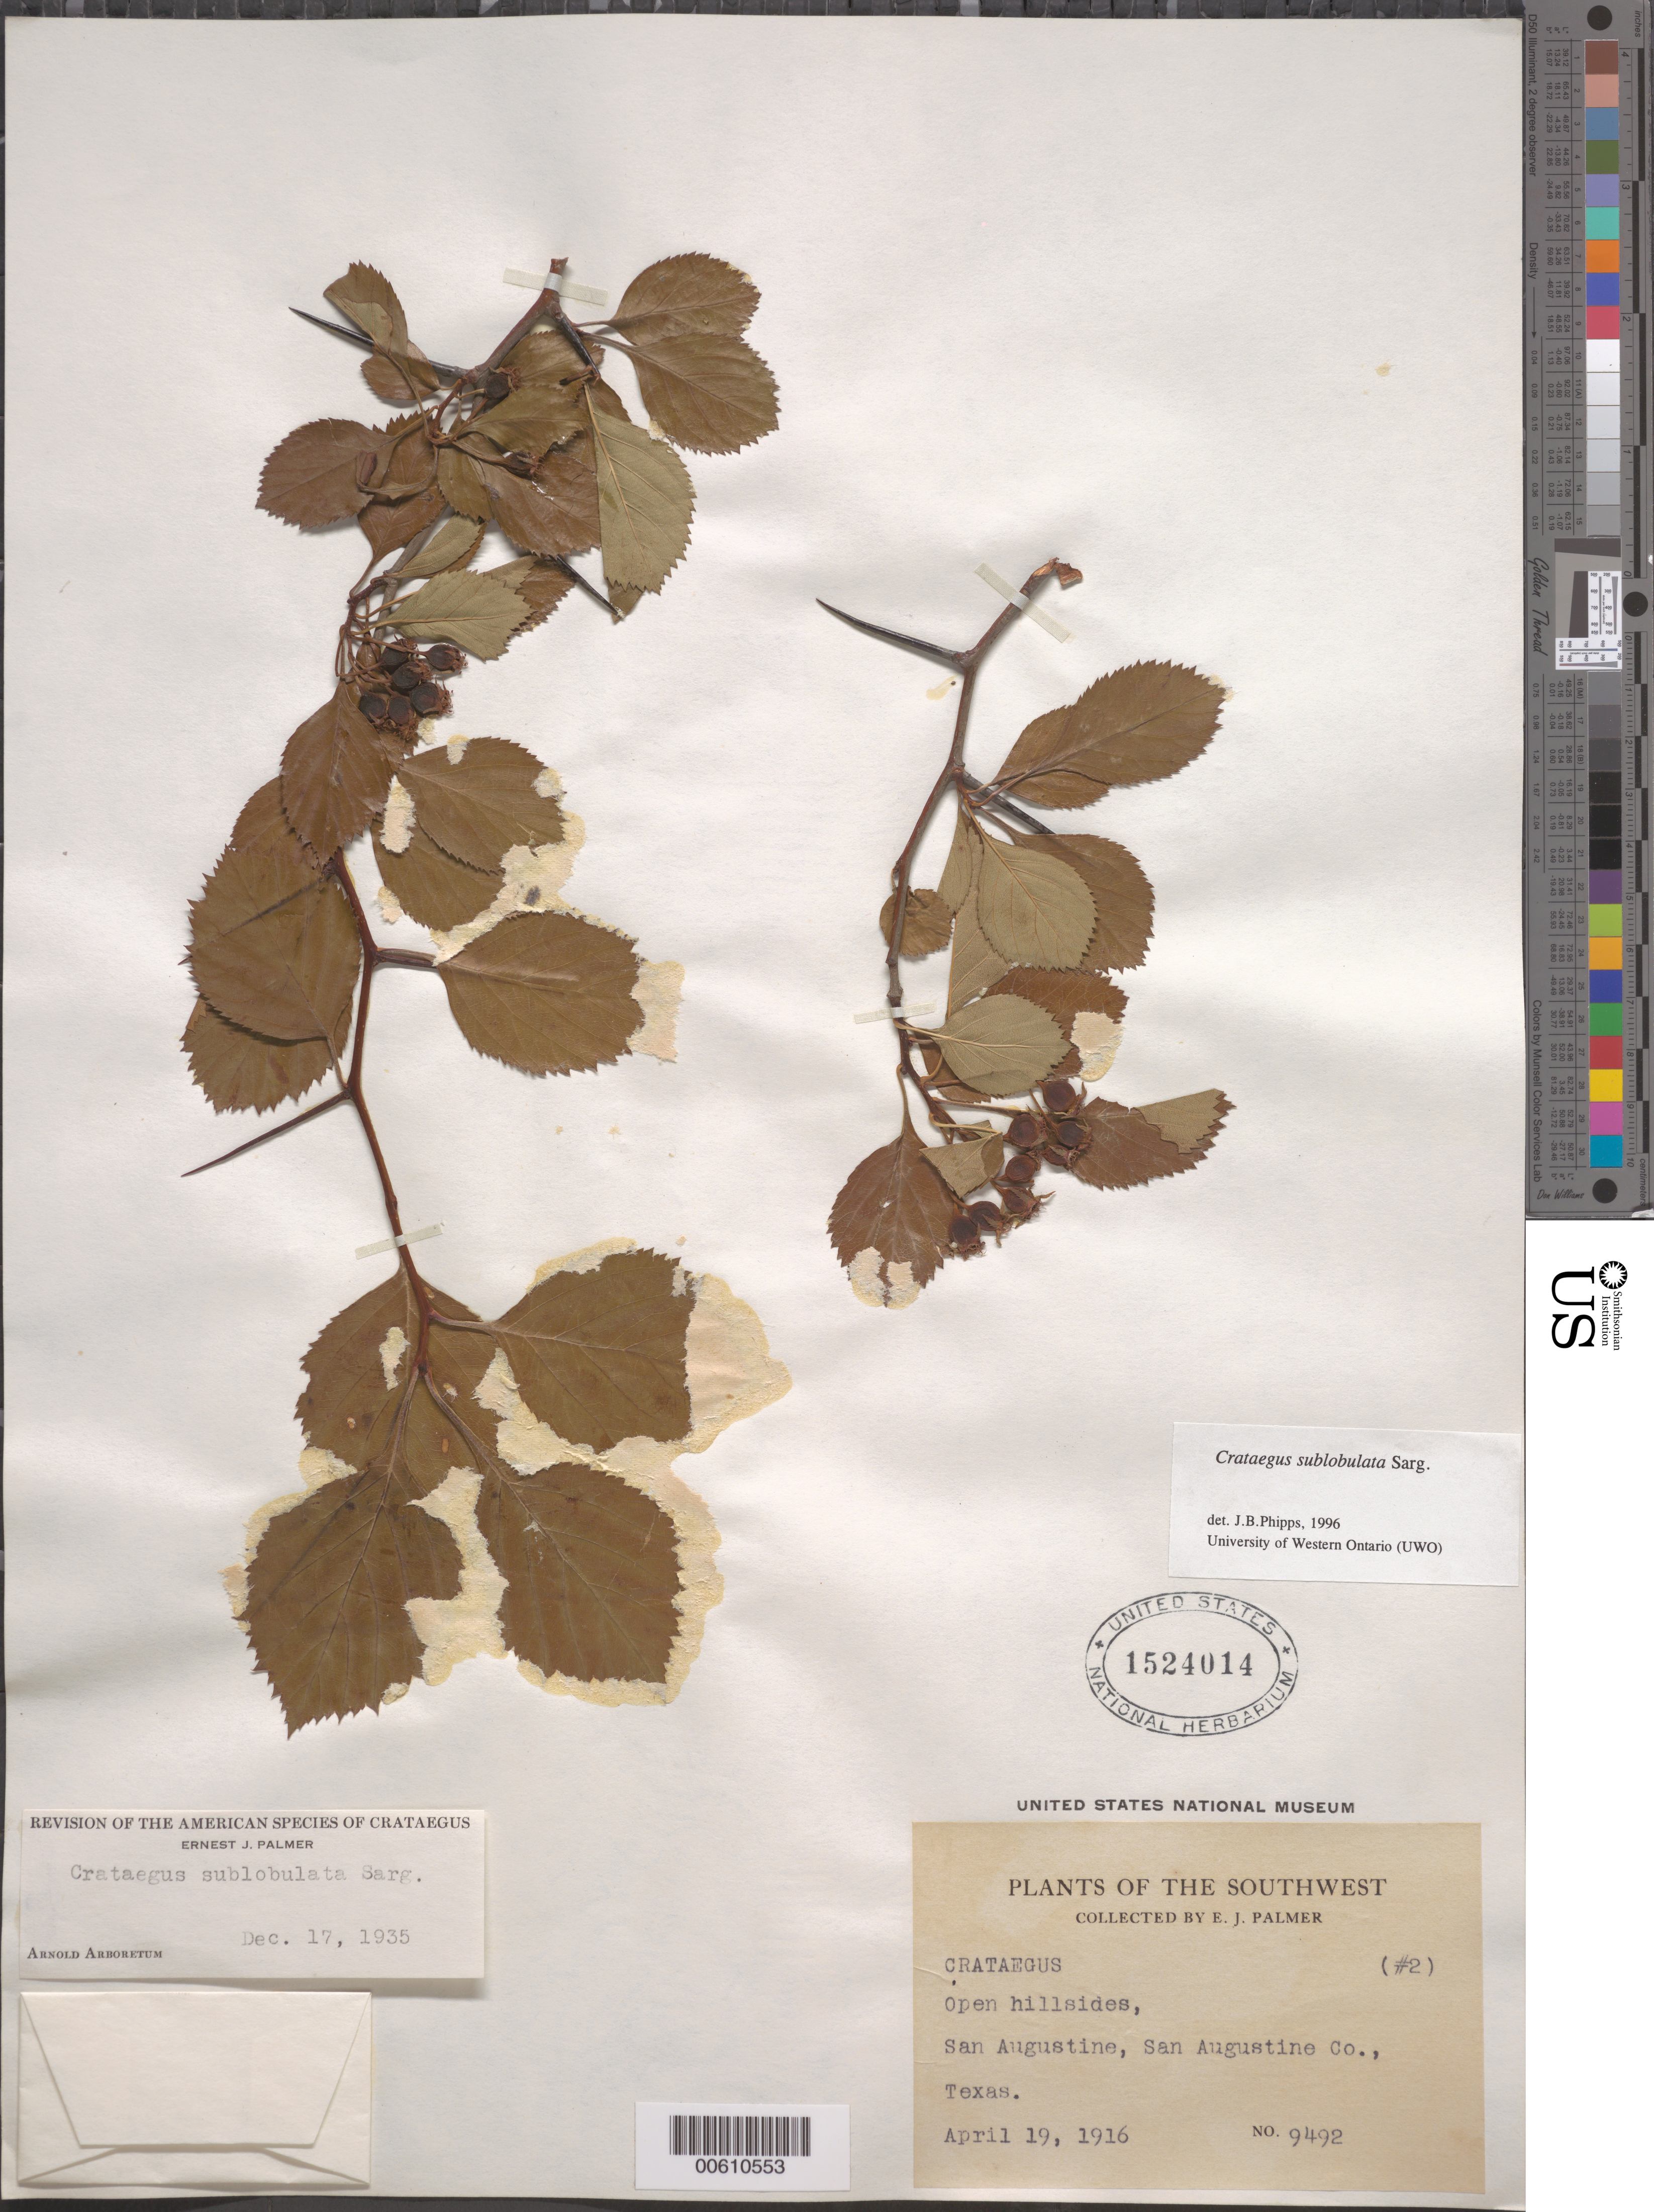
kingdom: Plantae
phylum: Tracheophyta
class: Magnoliopsida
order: Rosales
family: Rosaceae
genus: Crataegus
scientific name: Crataegus crus-galli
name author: L.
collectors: E. J. Palmer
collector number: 9492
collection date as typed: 19 Apr 1916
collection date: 1916-04-19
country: United States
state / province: Texas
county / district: San Augustine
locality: San Augustine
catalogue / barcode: US 1524014